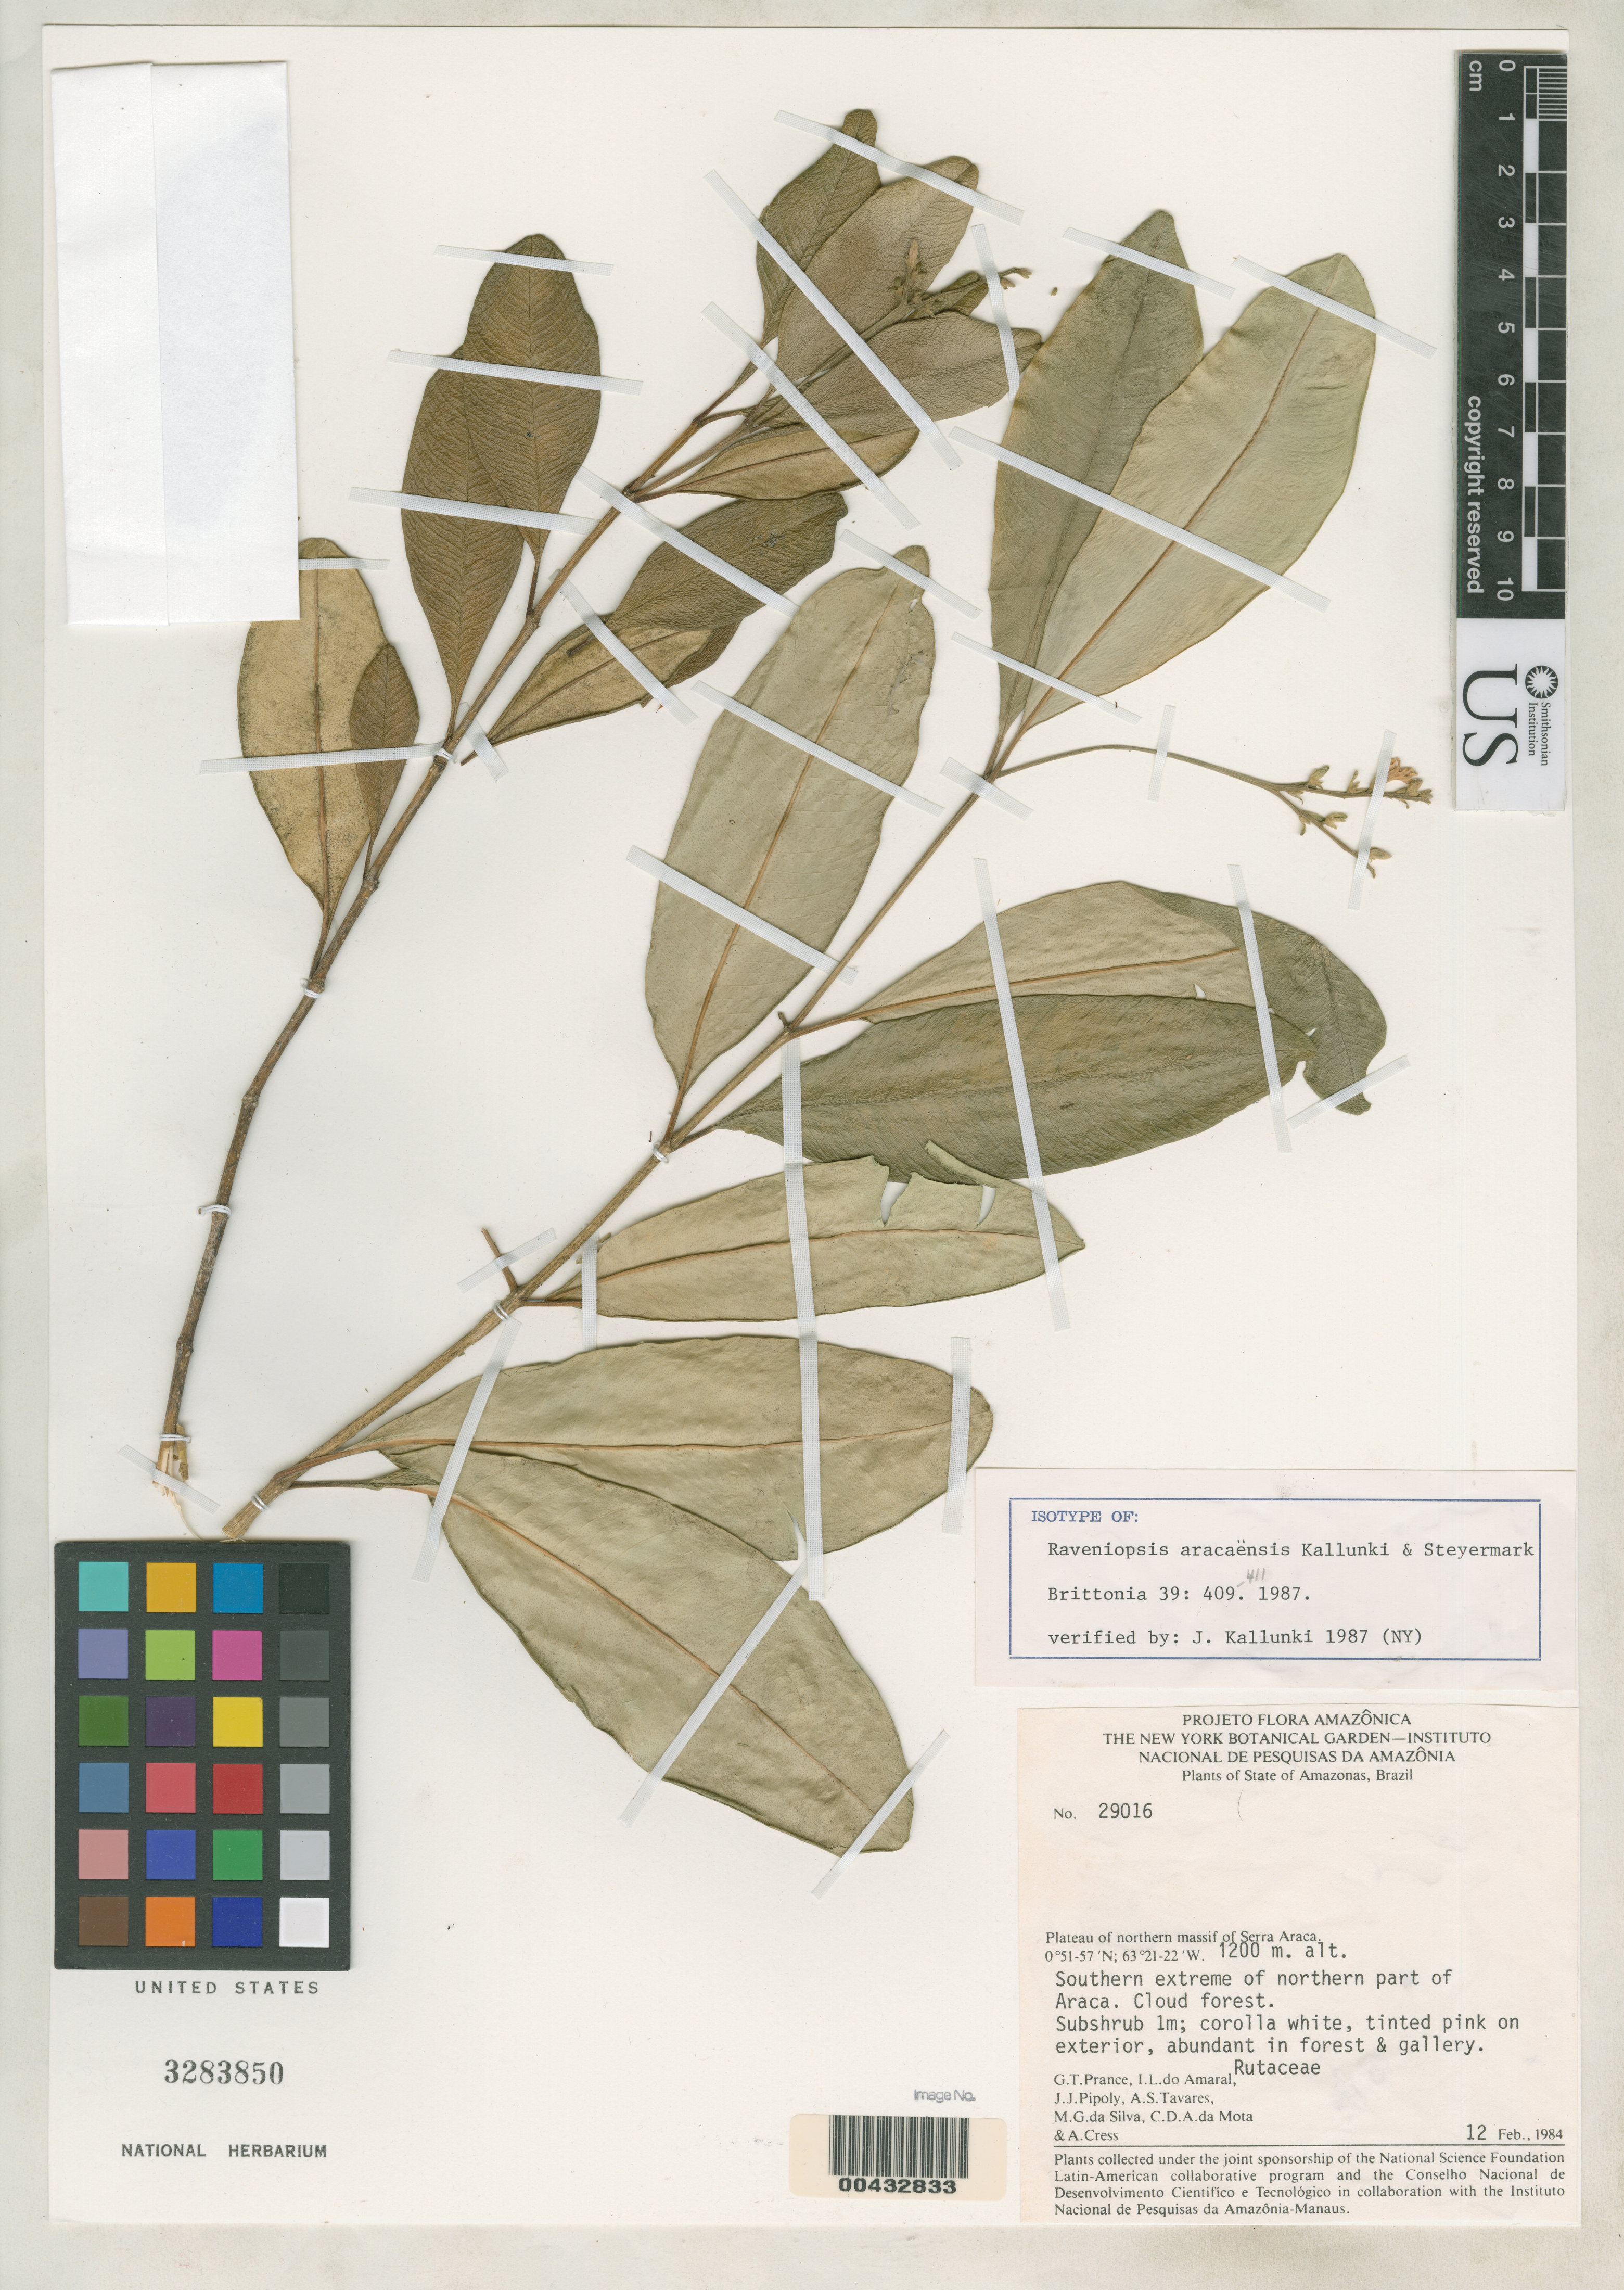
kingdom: Plantae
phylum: Tracheophyta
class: Magnoliopsida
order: Sapindales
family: Rutaceae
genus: Raveniopsis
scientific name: Raveniopsis aracaensis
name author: Kallunki & Steyerm.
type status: Isotype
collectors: G. T. Prance, I. L. Amaral, J. J. Pipoly, A. S. Tavares & M. G. Silva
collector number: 29016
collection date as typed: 12 Feb 1984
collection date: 1984-02-12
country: Brazil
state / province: Amazonas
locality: Plateau of northern massif of Serra Araca.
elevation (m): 1200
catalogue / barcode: US 3283850